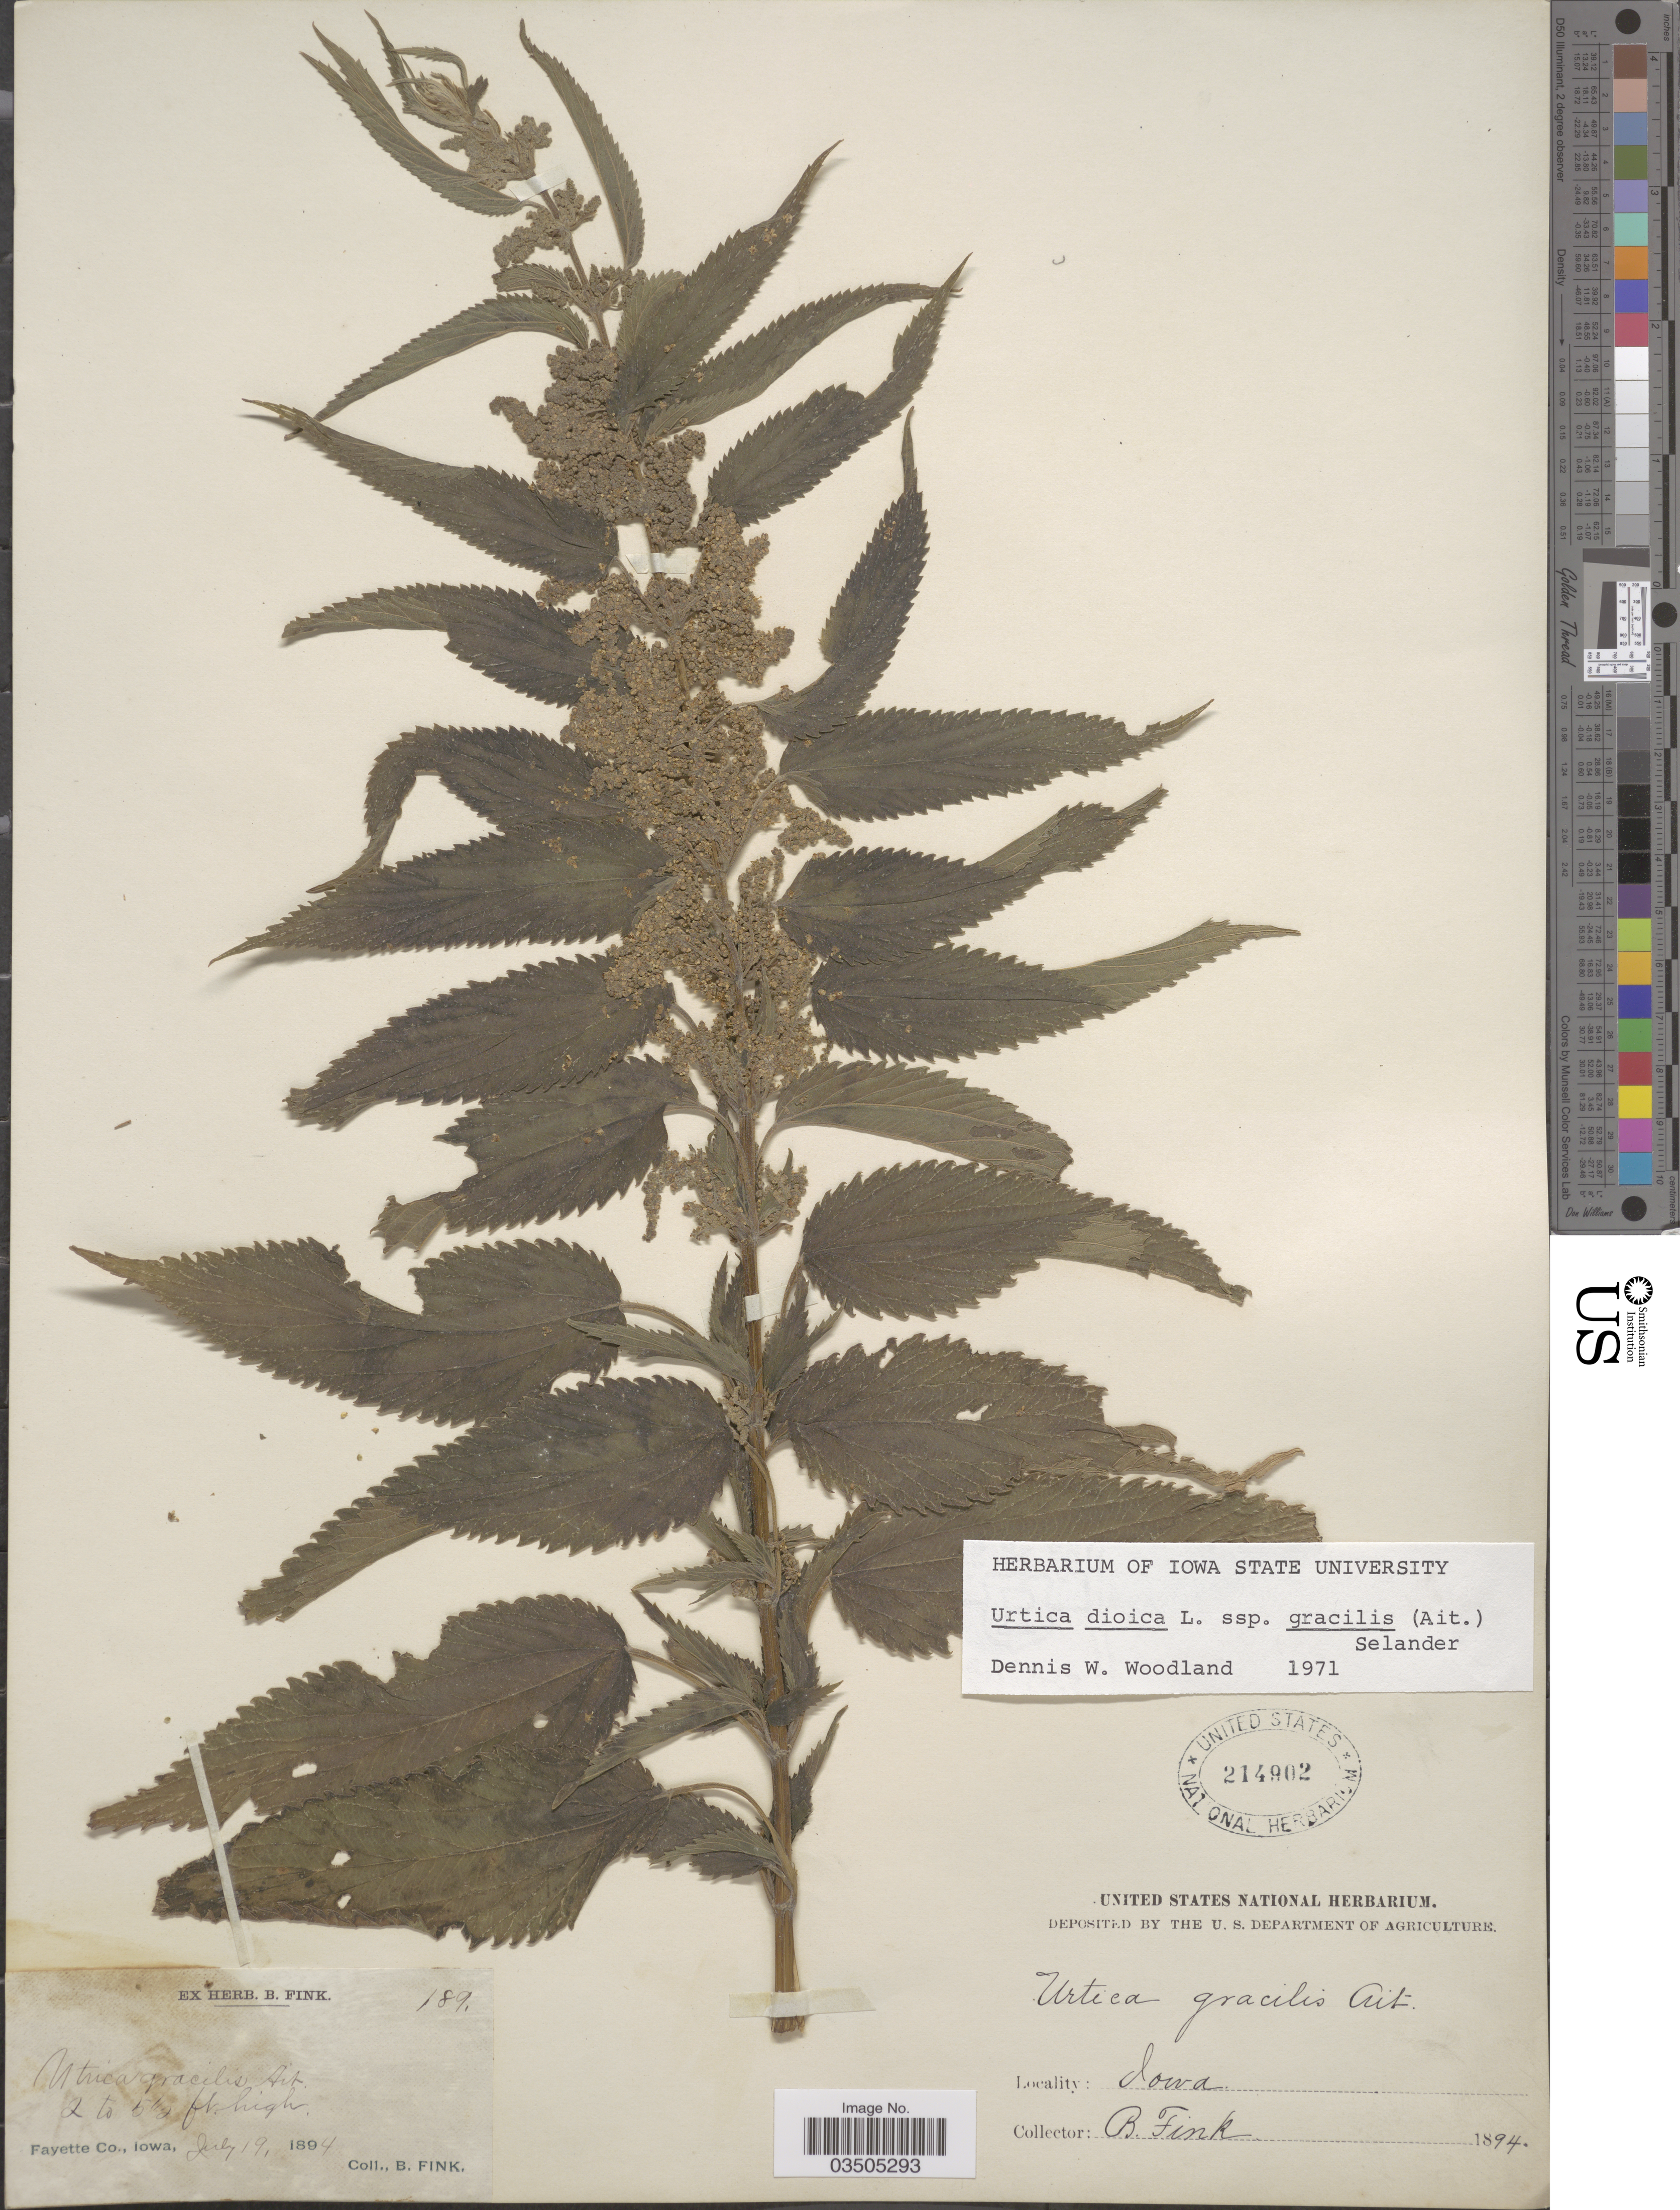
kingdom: Plantae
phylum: Tracheophyta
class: Magnoliopsida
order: Rosales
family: Urticaceae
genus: Urtica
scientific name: Urtica dioica subsp. gracilis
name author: L.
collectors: B. Fink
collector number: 189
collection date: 1894-07-19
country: United States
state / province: Iowa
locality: Fayette Co.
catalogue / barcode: US 214902